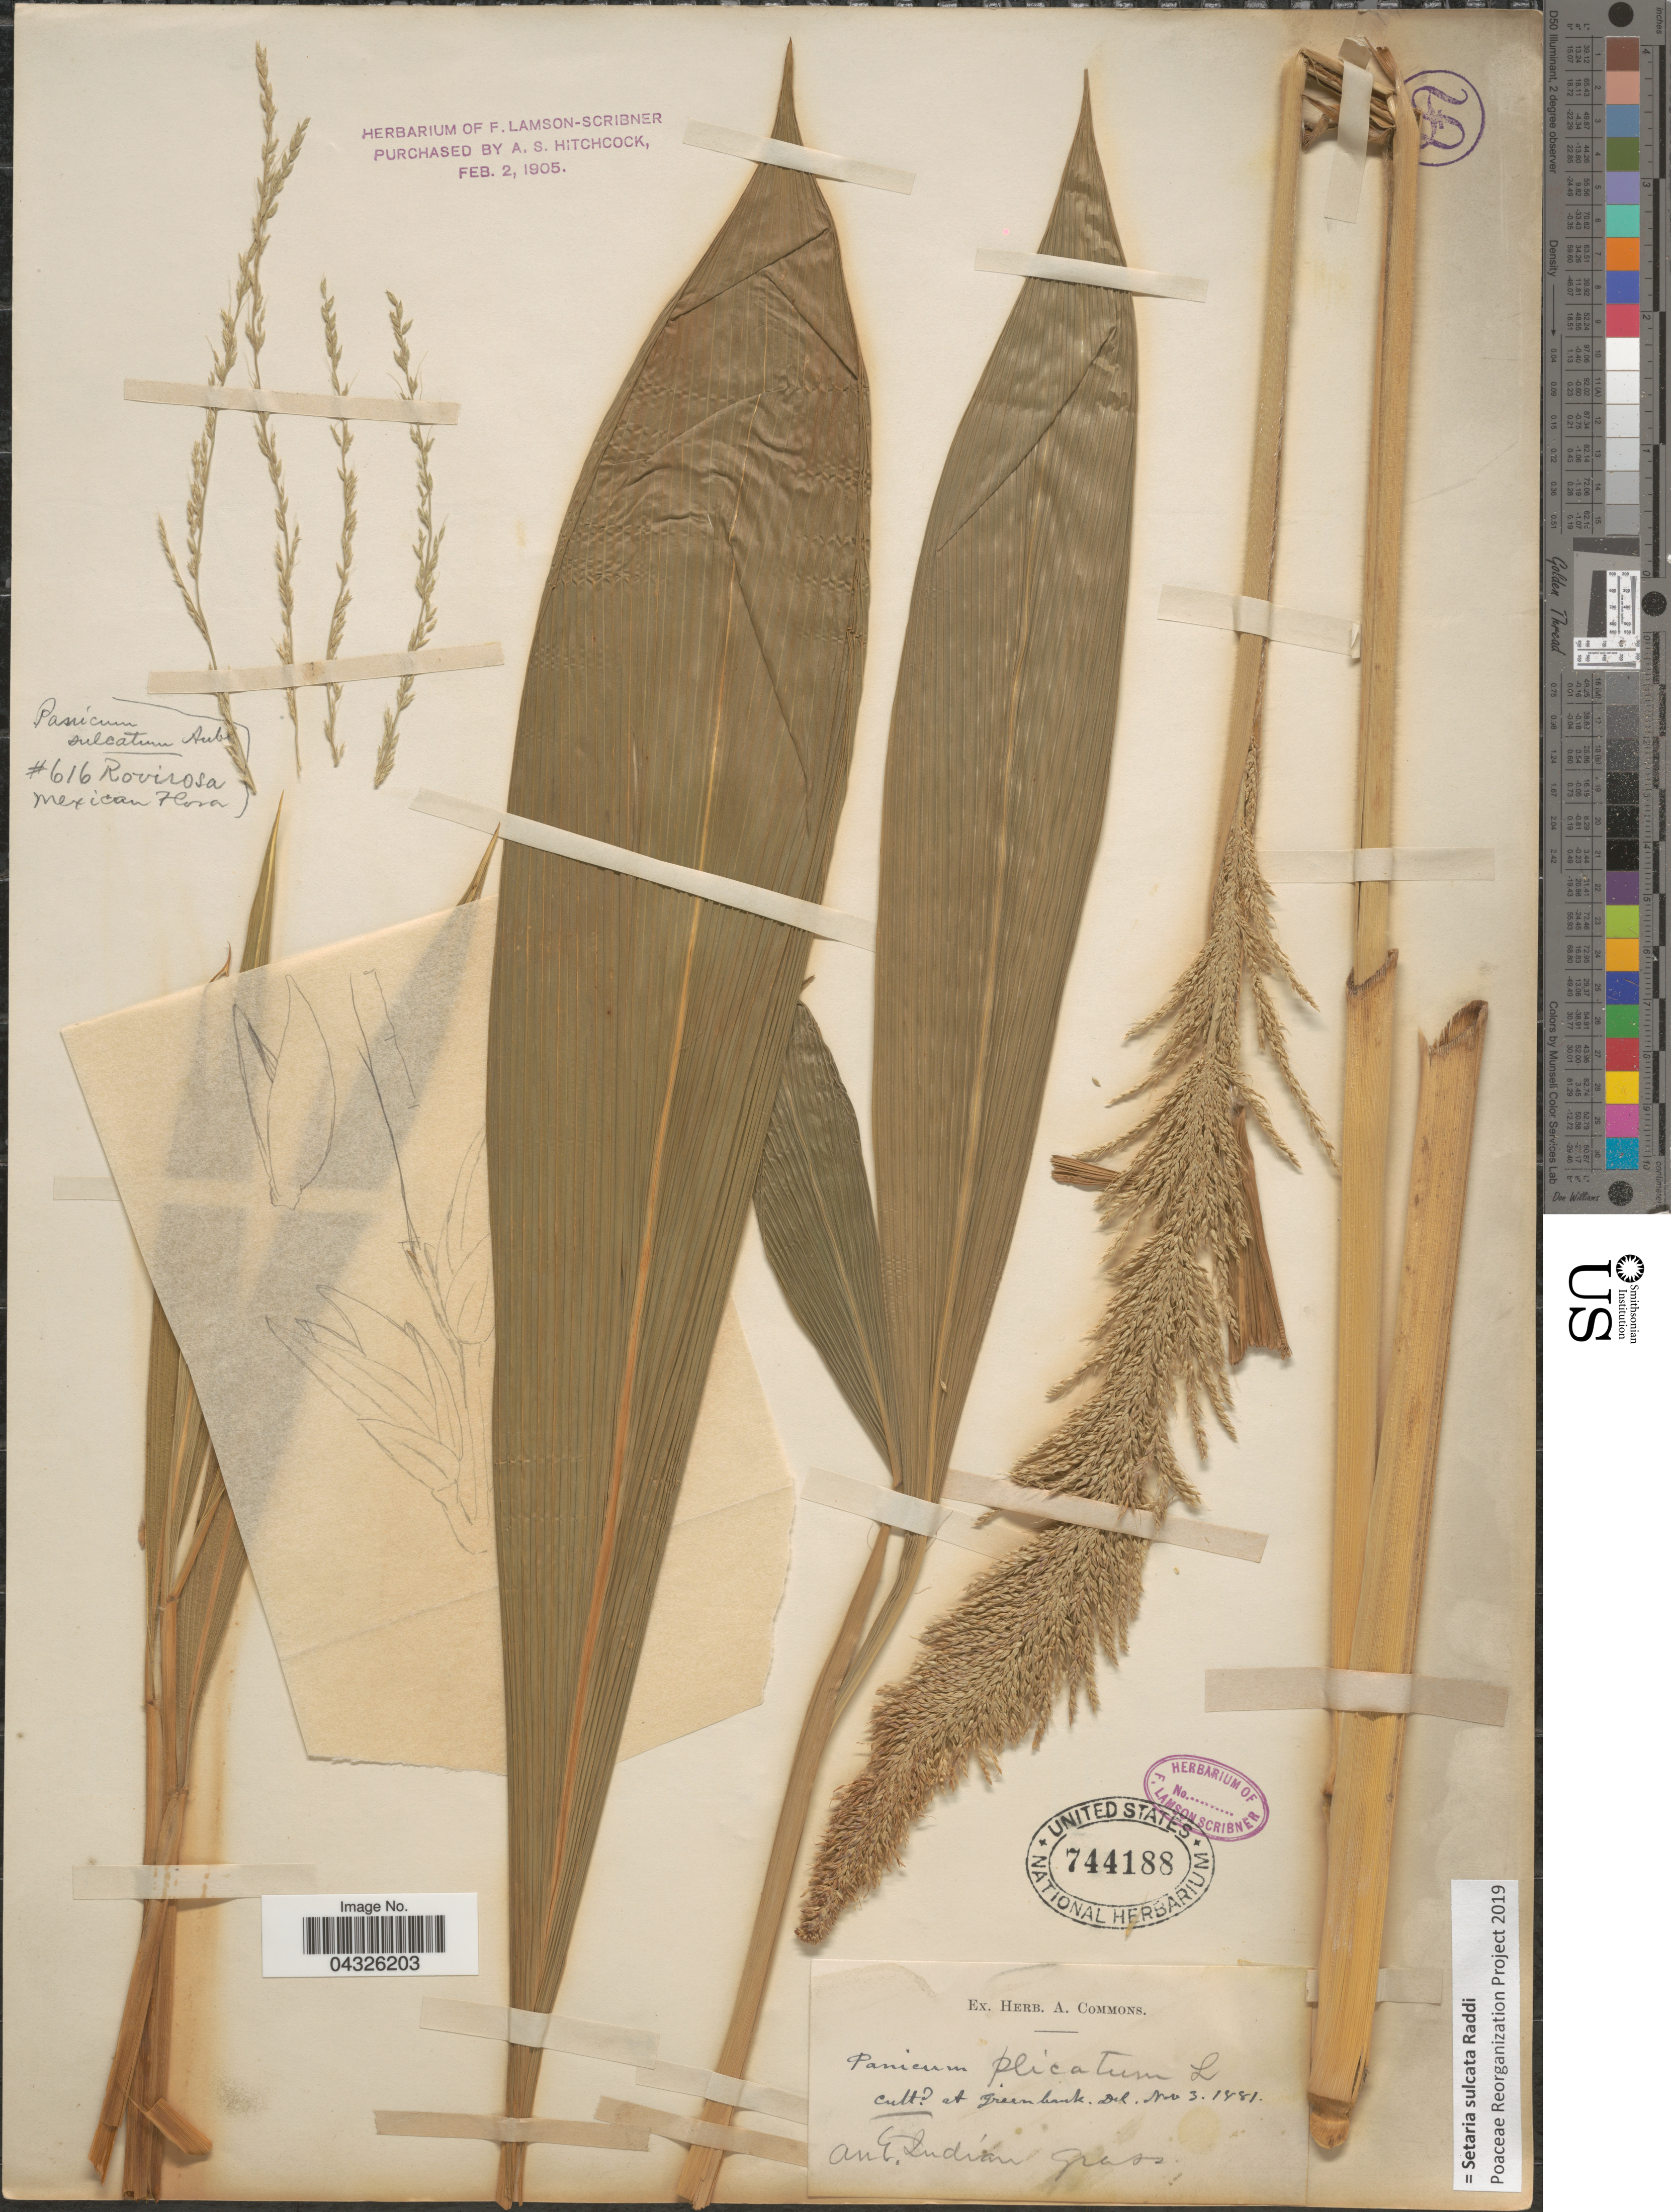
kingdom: Plantae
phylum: Tracheophyta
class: Liliopsida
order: Poales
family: Poaceae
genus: Setaria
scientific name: Setaria sulcata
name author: Raddi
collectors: ex herb. A. Commons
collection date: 1881-11-03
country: United States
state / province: Delaware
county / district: New Castle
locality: At Greenbank.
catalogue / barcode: US 744188